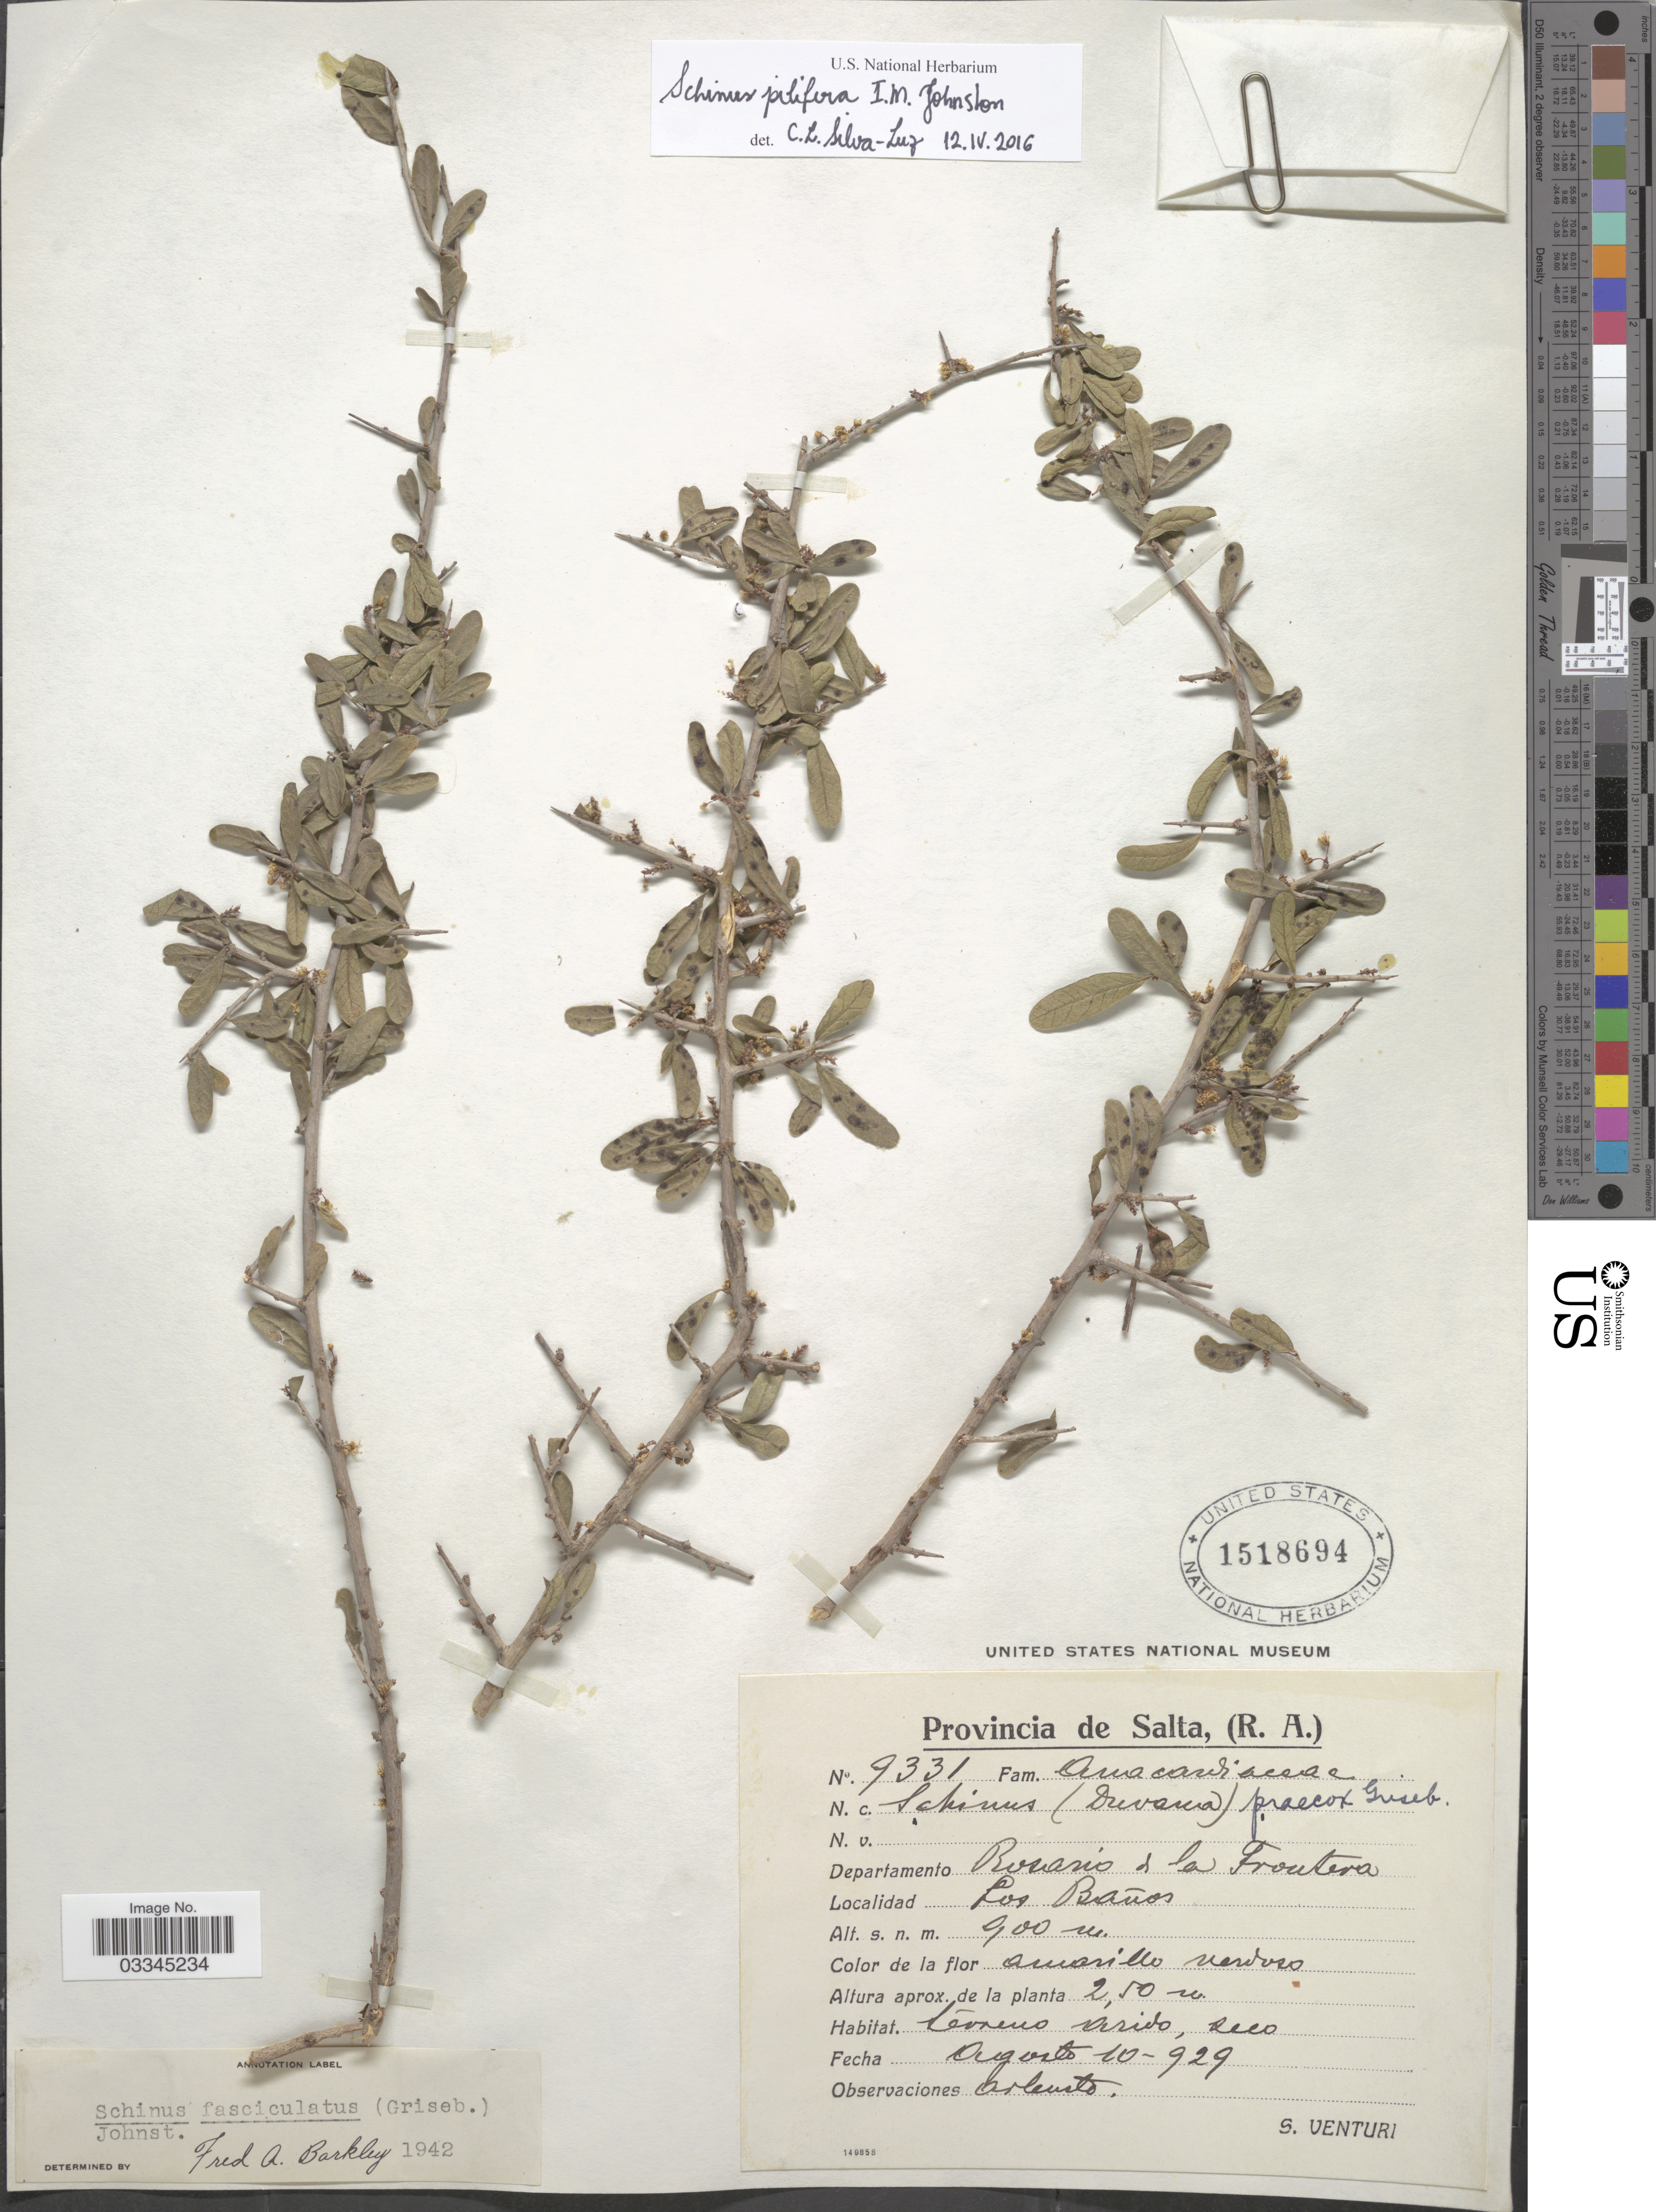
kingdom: Plantae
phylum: Tracheophyta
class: Magnoliopsida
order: Sapindales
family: Anacardiaceae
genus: Schinus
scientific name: Schinus pilifera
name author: I.M. Johnst.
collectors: S. Venturi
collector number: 9331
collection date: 1929-08-10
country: Argentina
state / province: Salta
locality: Departamento Rosario de la Frontera. Los Baños.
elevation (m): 900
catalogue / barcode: US 1518694